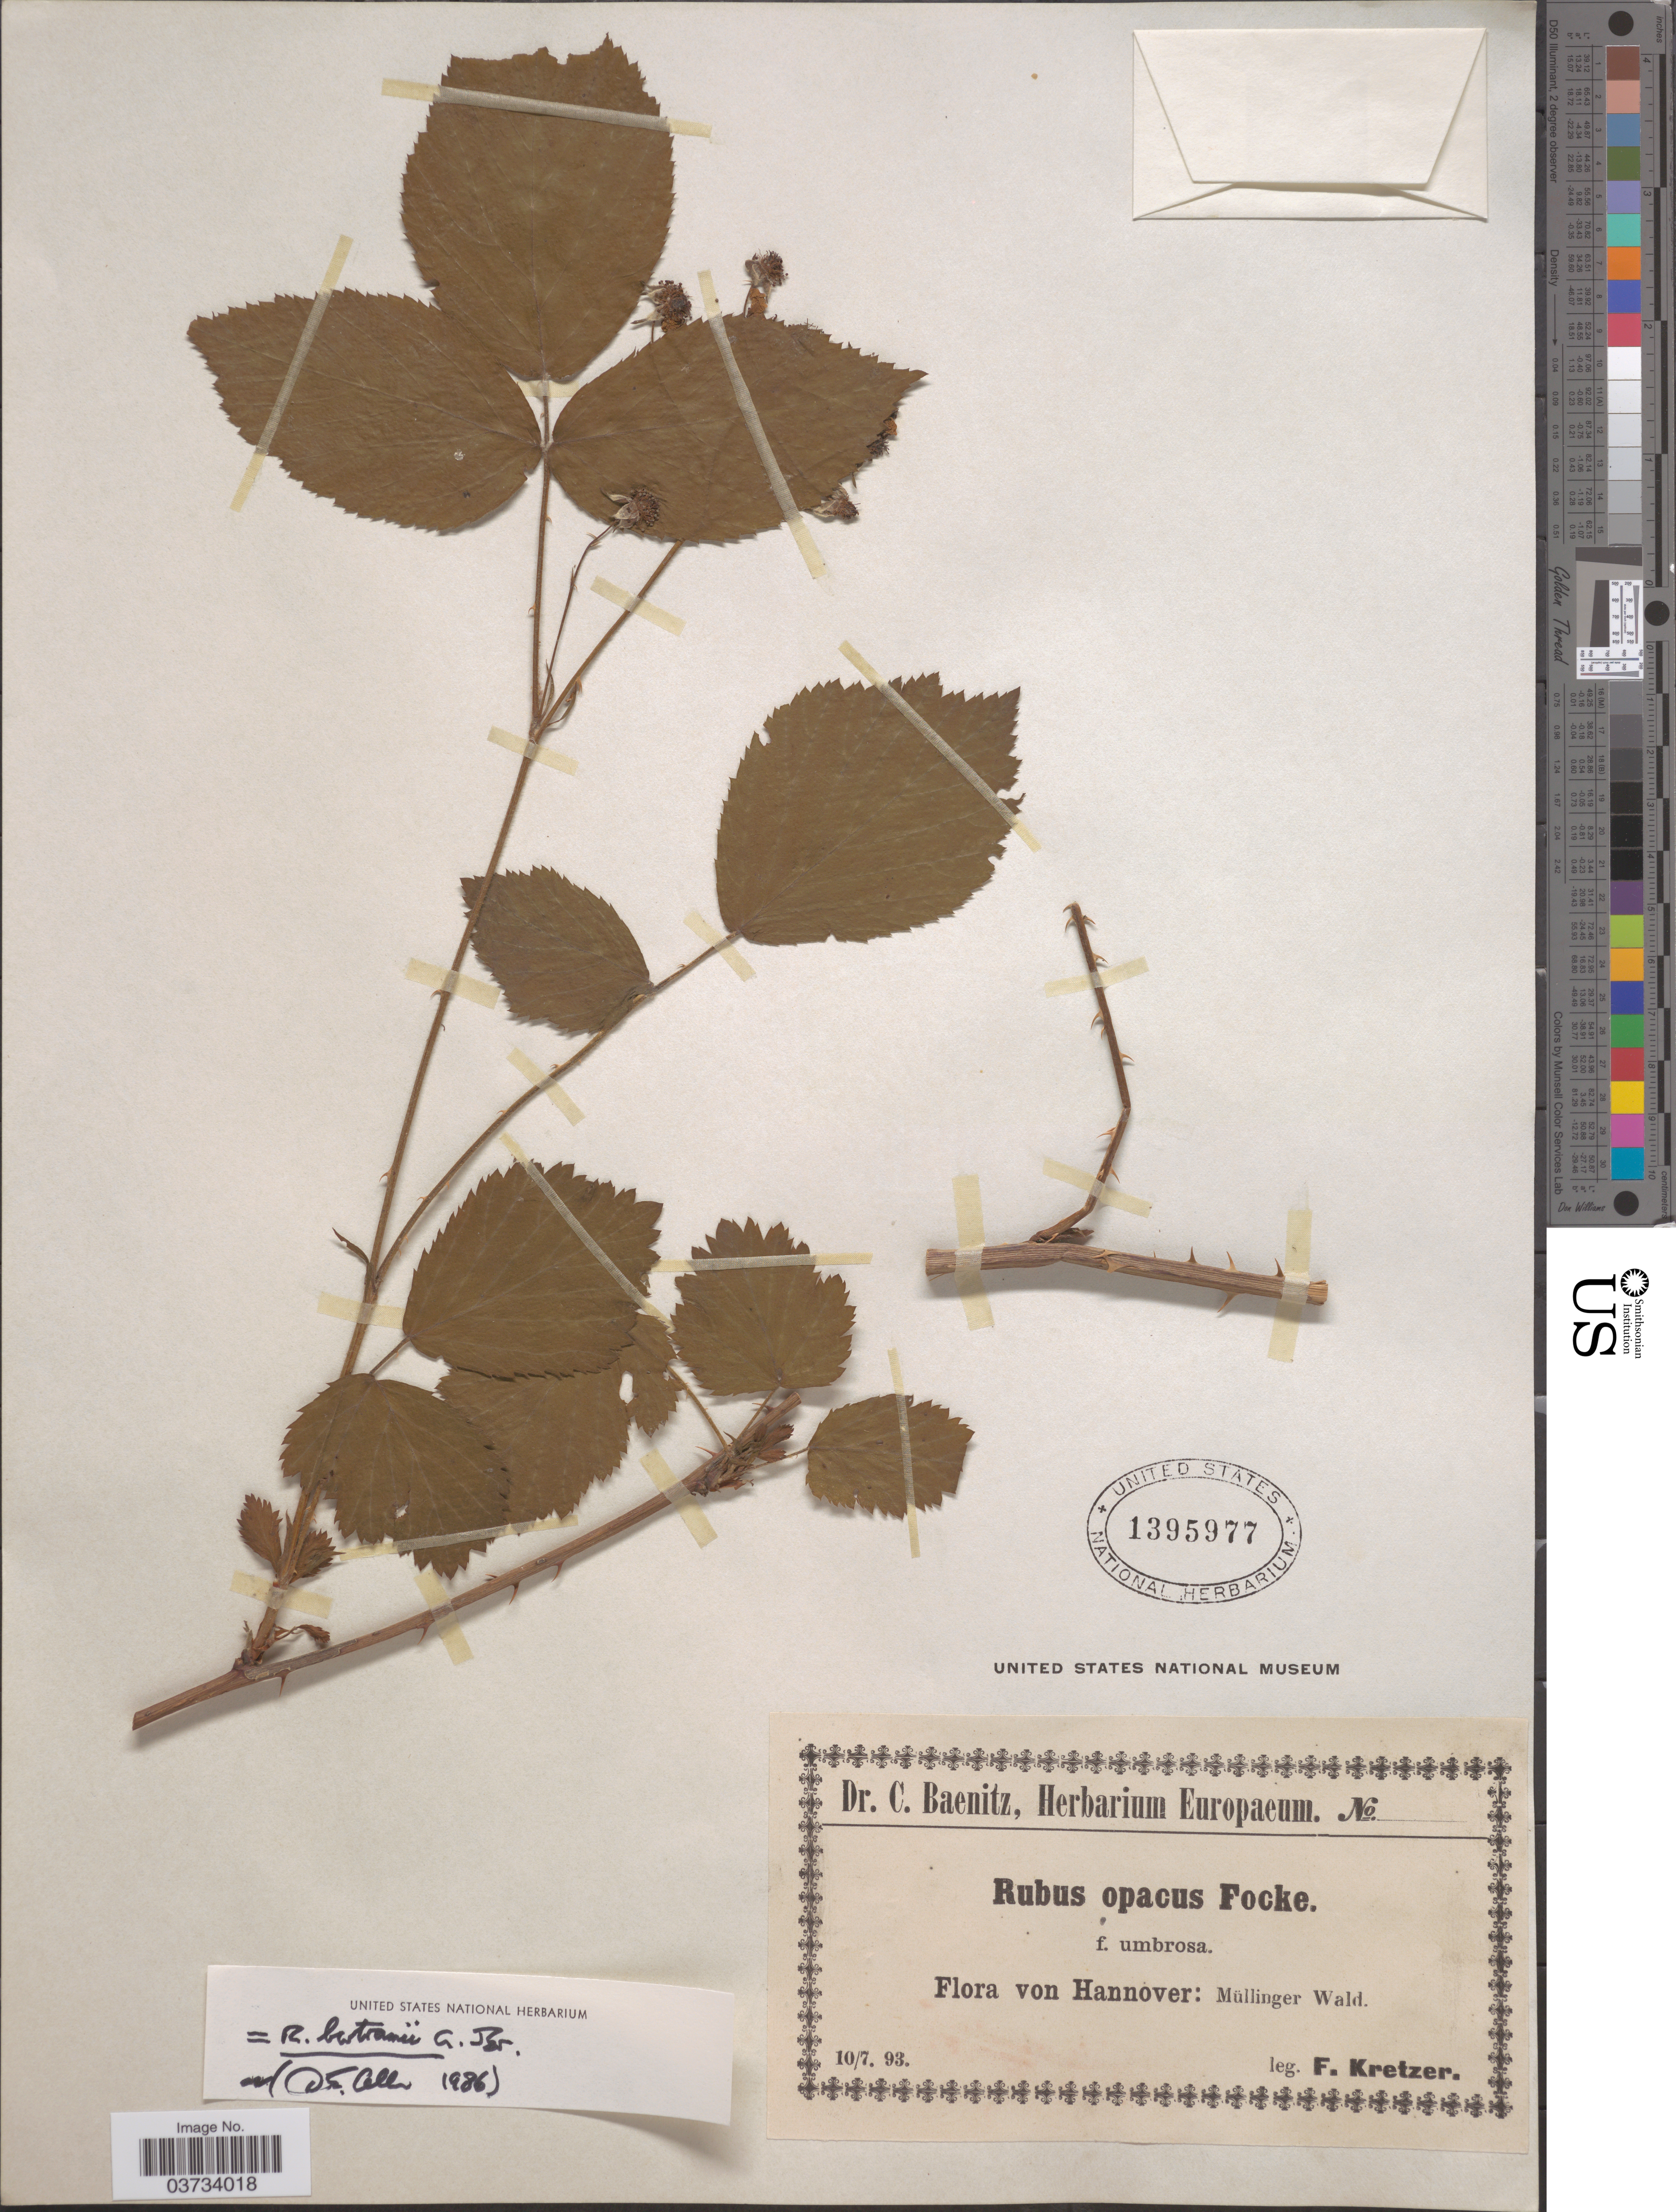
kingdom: Plantae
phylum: Tracheophyta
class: Magnoliopsida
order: Rosales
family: Rosaceae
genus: Rubus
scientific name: Rubus bertramii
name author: G. Braun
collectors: F. Kretzer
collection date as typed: Transcribed d/m/y: 10/7/93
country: Germany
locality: Hannover: Müllinger Wald.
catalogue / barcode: US 1395977